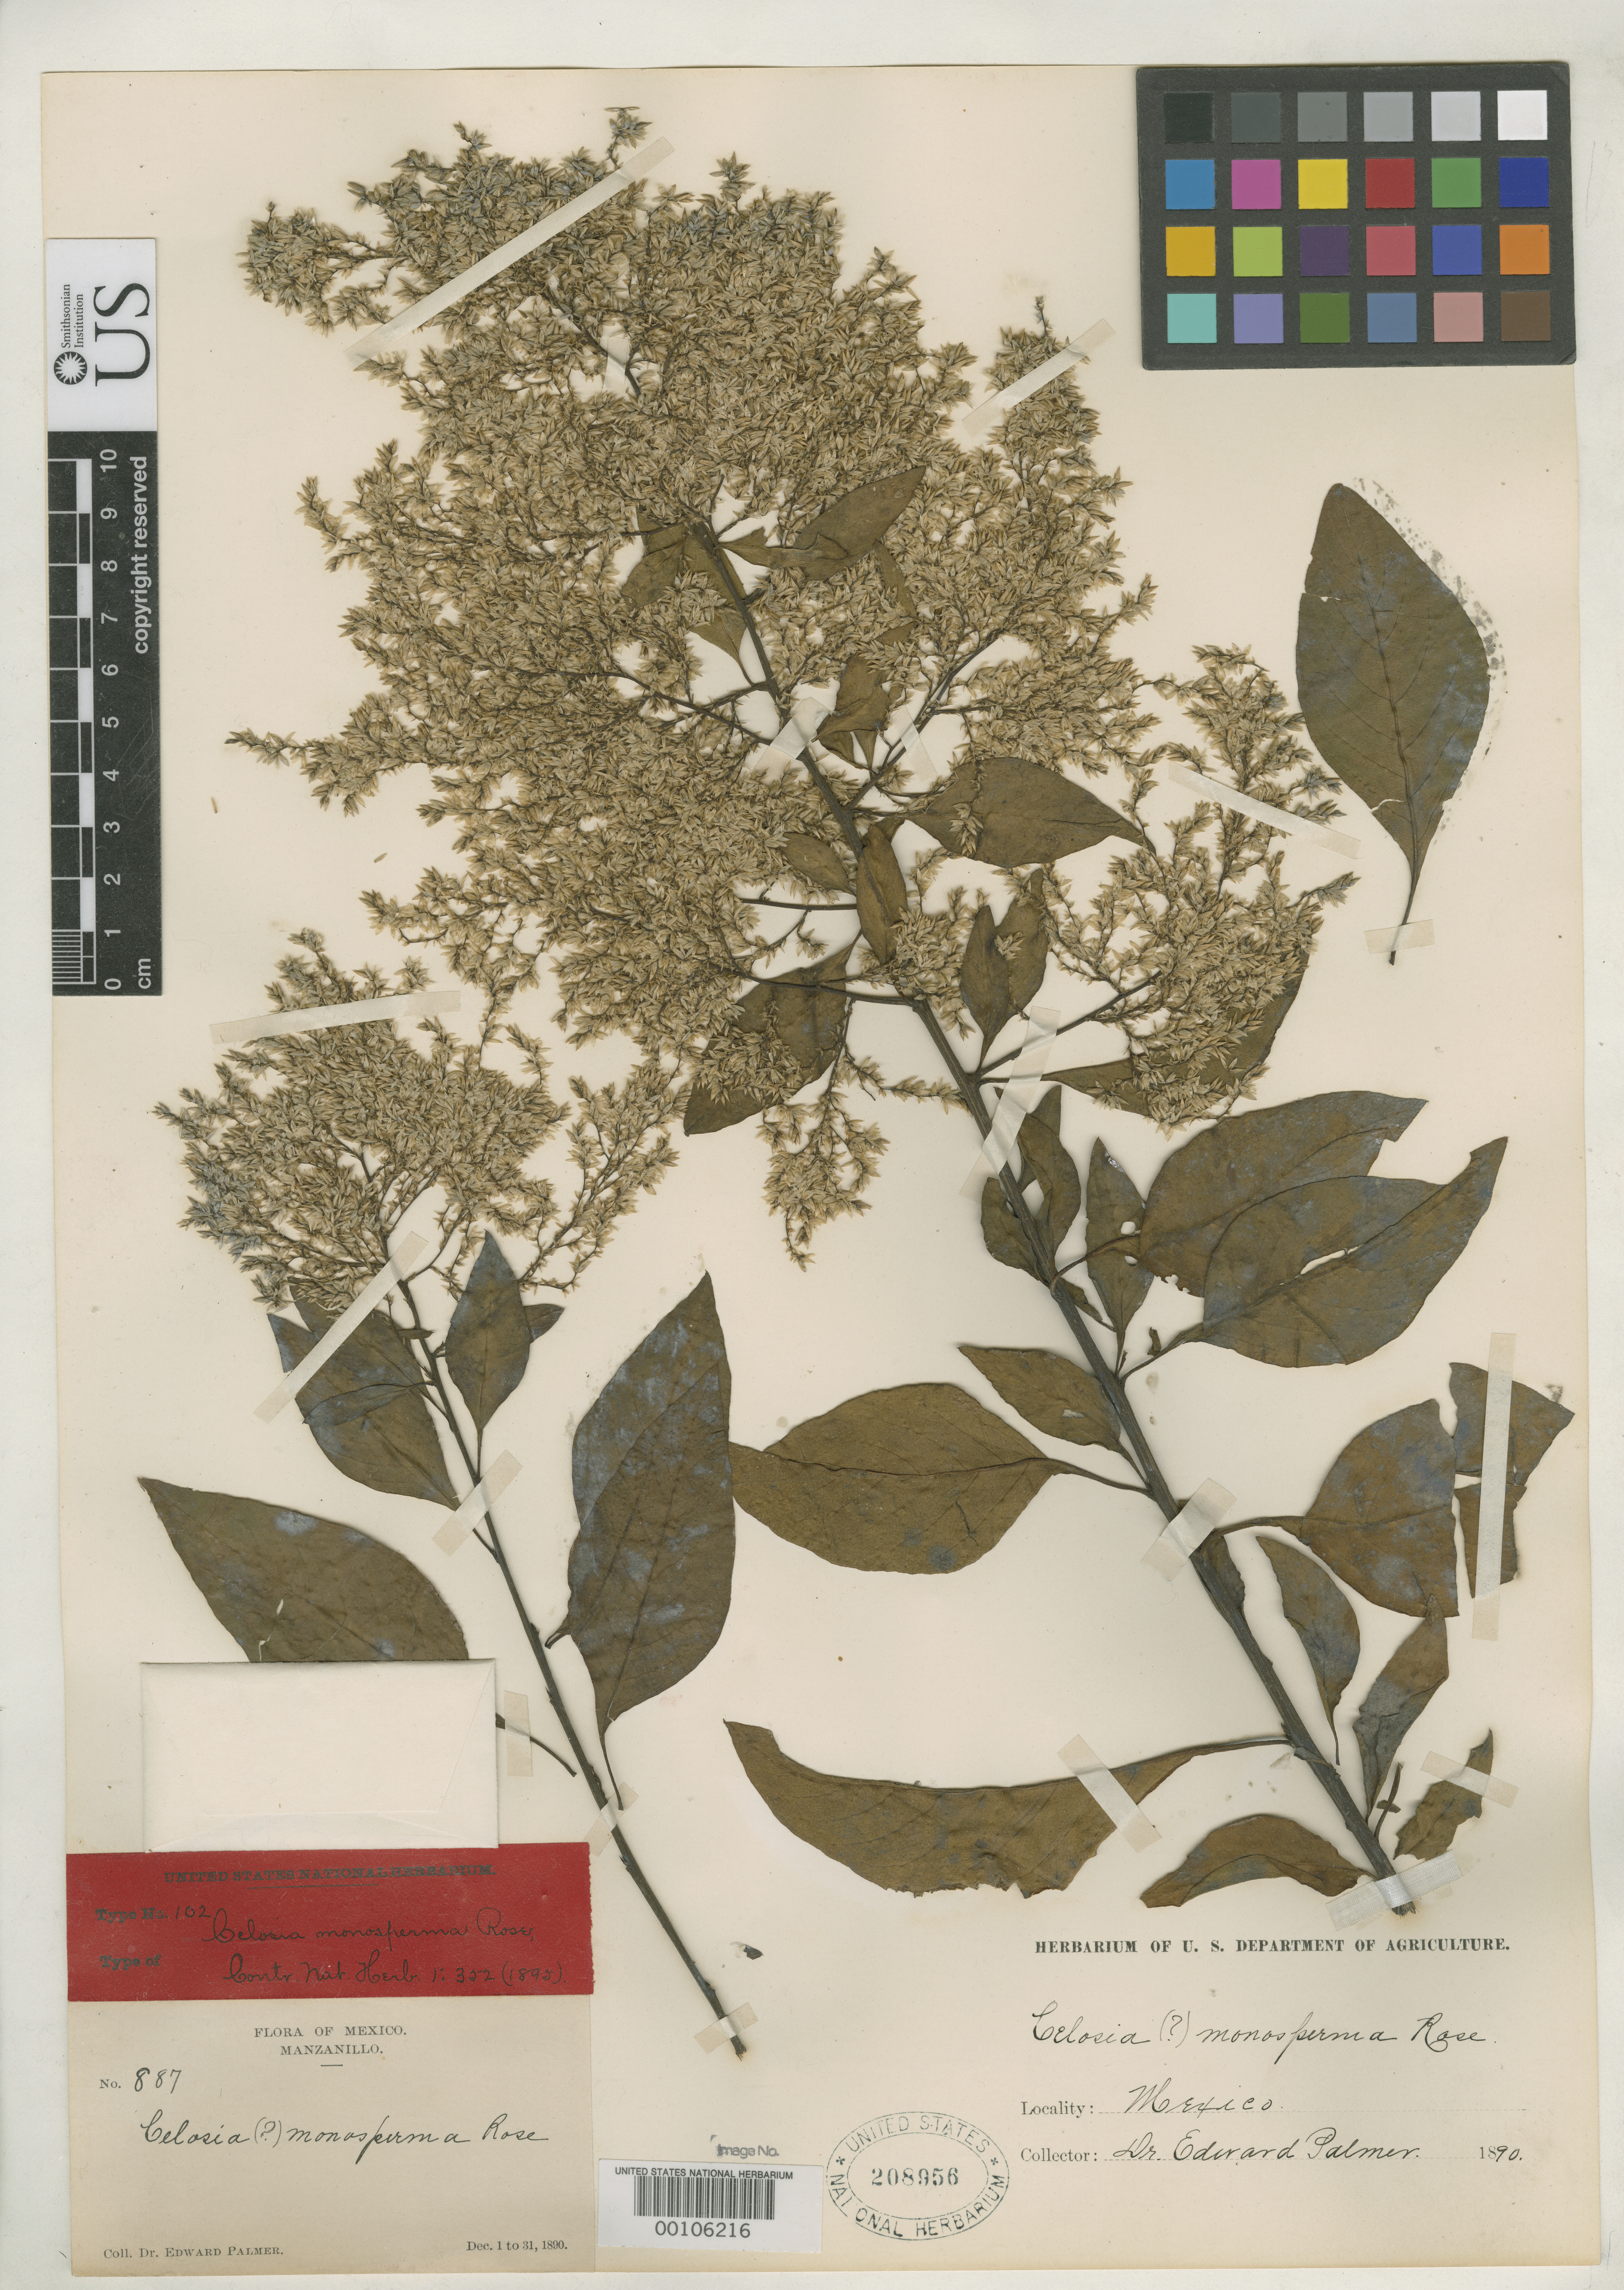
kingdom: Plantae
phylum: Tracheophyta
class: Magnoliopsida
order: Caryophyllales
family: Amaranthaceae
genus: Celosia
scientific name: Celosia monosperma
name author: Rose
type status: Type Collection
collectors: E. Palmer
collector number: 887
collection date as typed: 01 Dec 1891 to 31 Dec 1891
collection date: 1891-12-01/1891-12-31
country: Mexico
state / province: Colima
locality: Manzanillo.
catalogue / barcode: US 208956